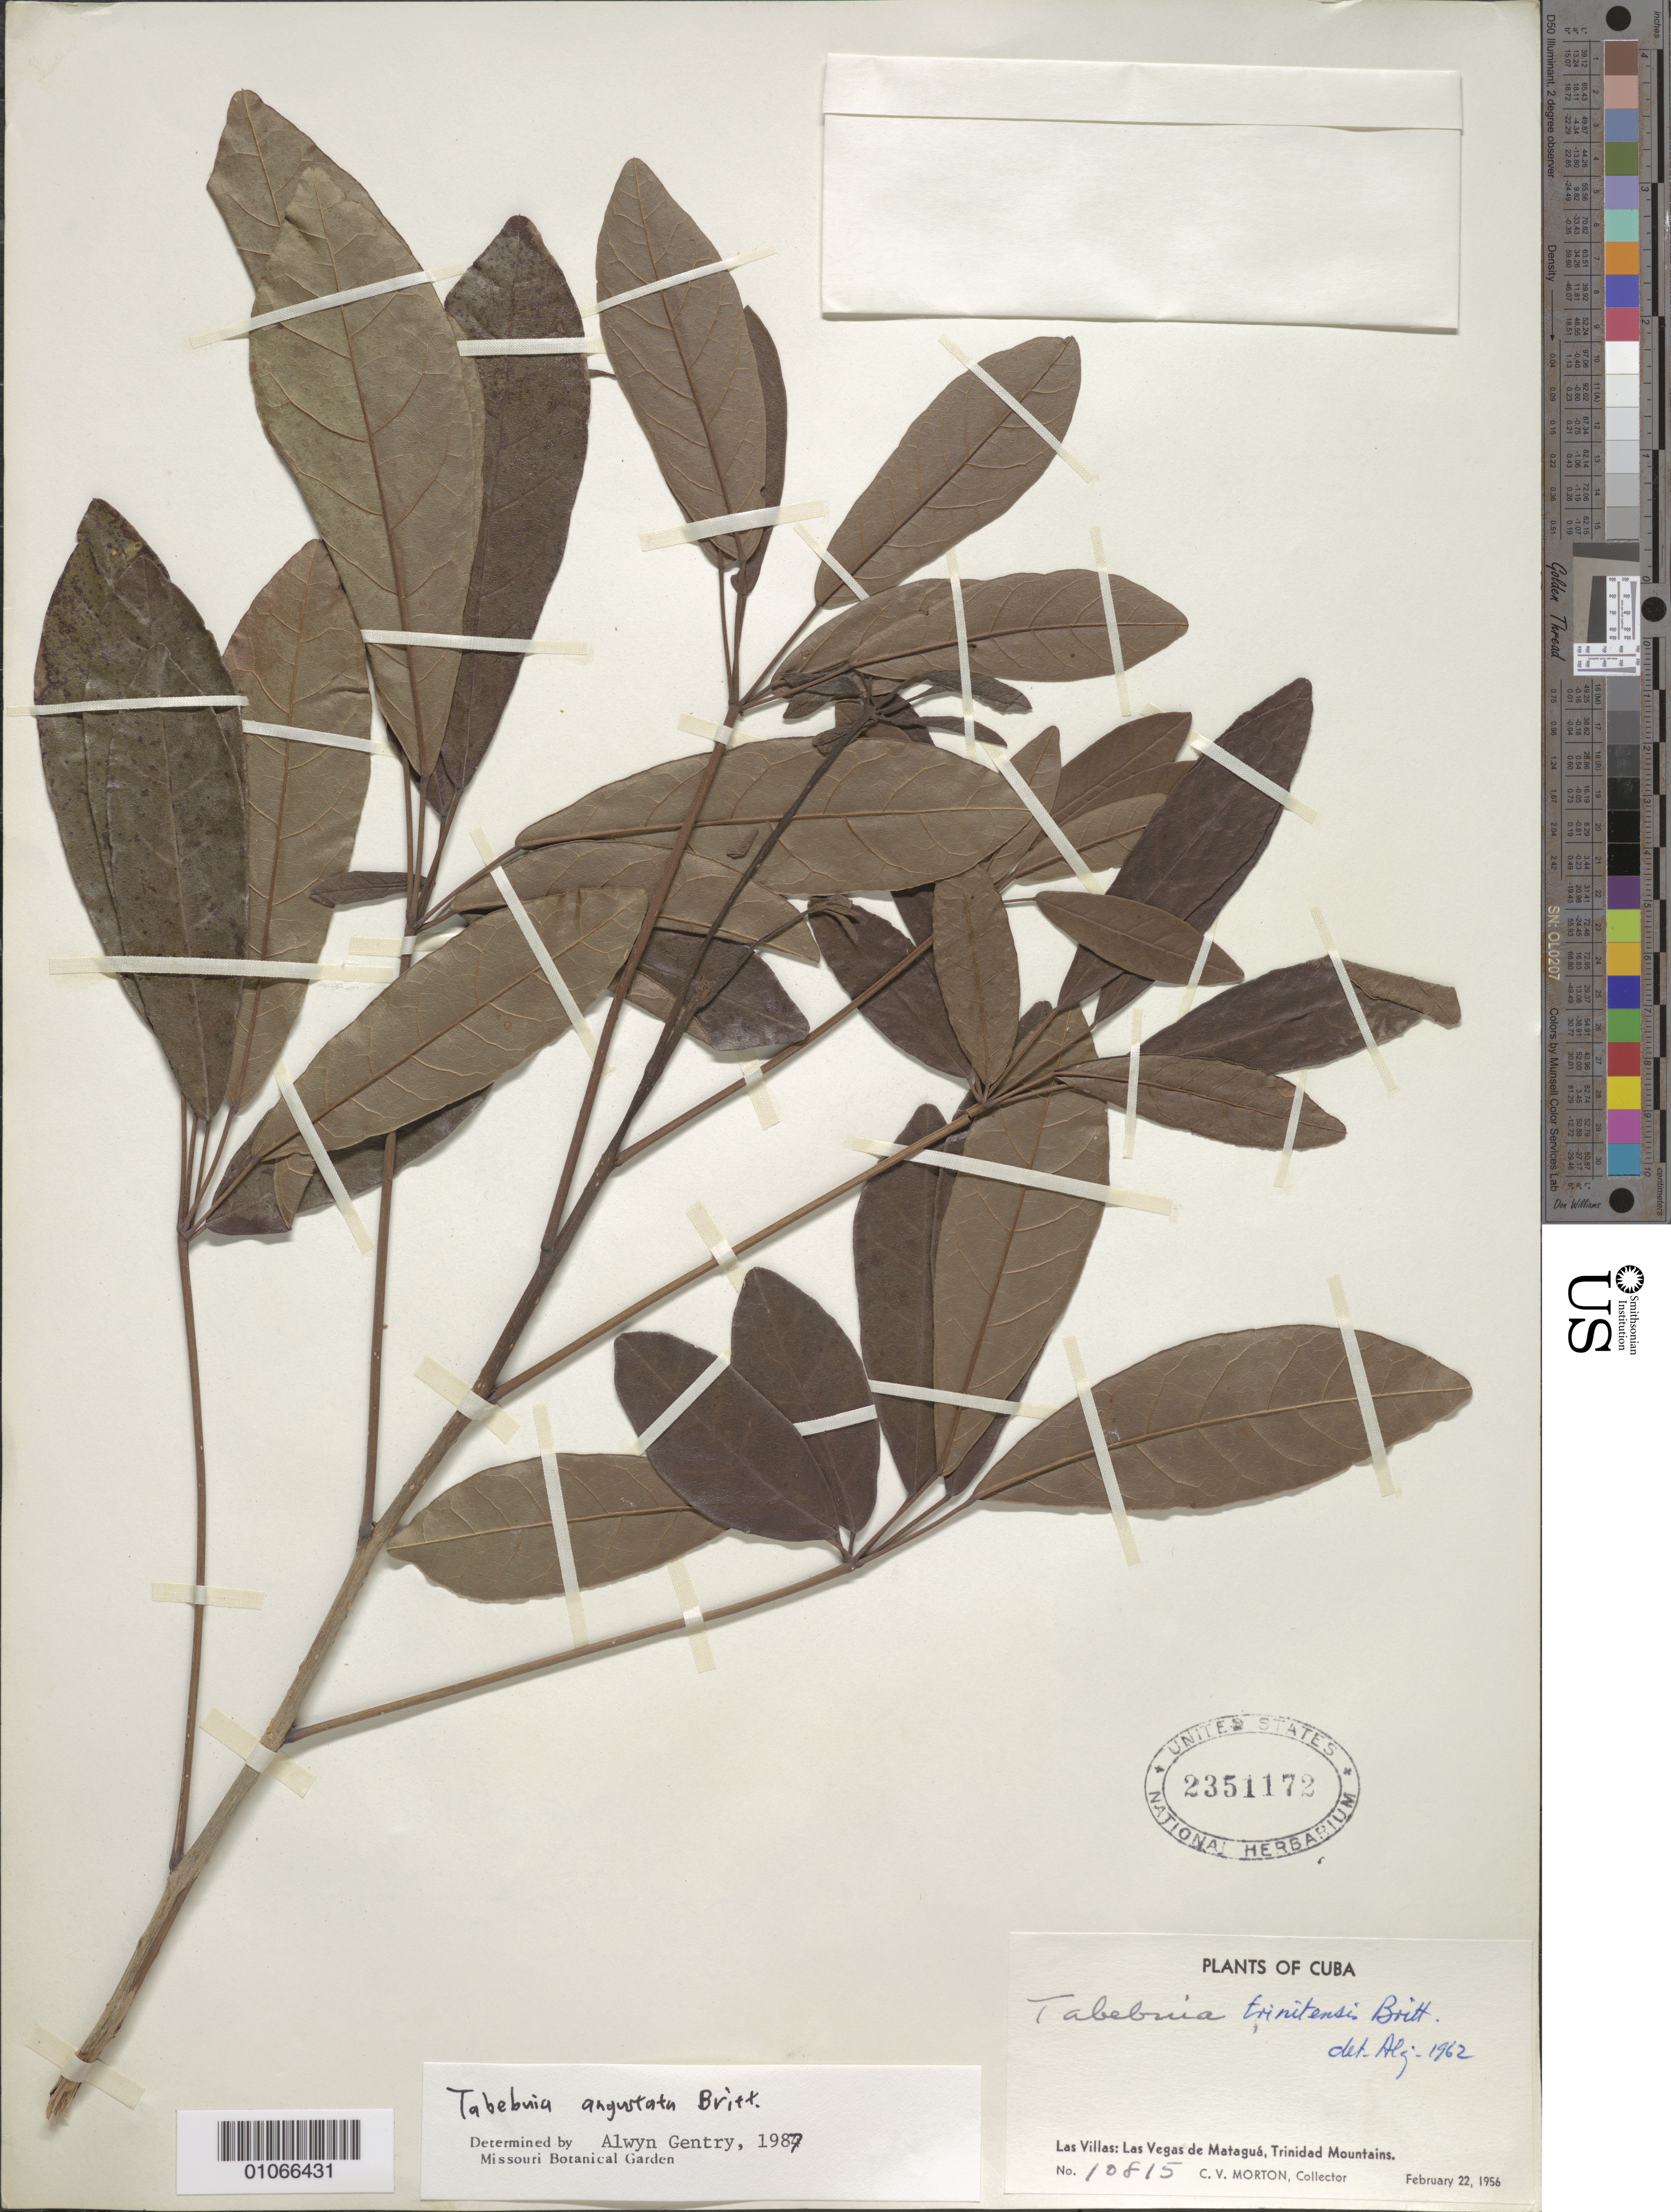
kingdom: Plantae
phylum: Tracheophyta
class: Magnoliopsida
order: Lamiales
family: Bignoniaceae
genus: Tabebuia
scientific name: Tabebuia angustata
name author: Britton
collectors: C. V. Morton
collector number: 10815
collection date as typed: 22 Feb 1956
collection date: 1956-02-22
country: Cuba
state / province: Las Villas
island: Cuba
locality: Las Vegas de Matagua, Trinidad Mountains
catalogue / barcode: US 2351172